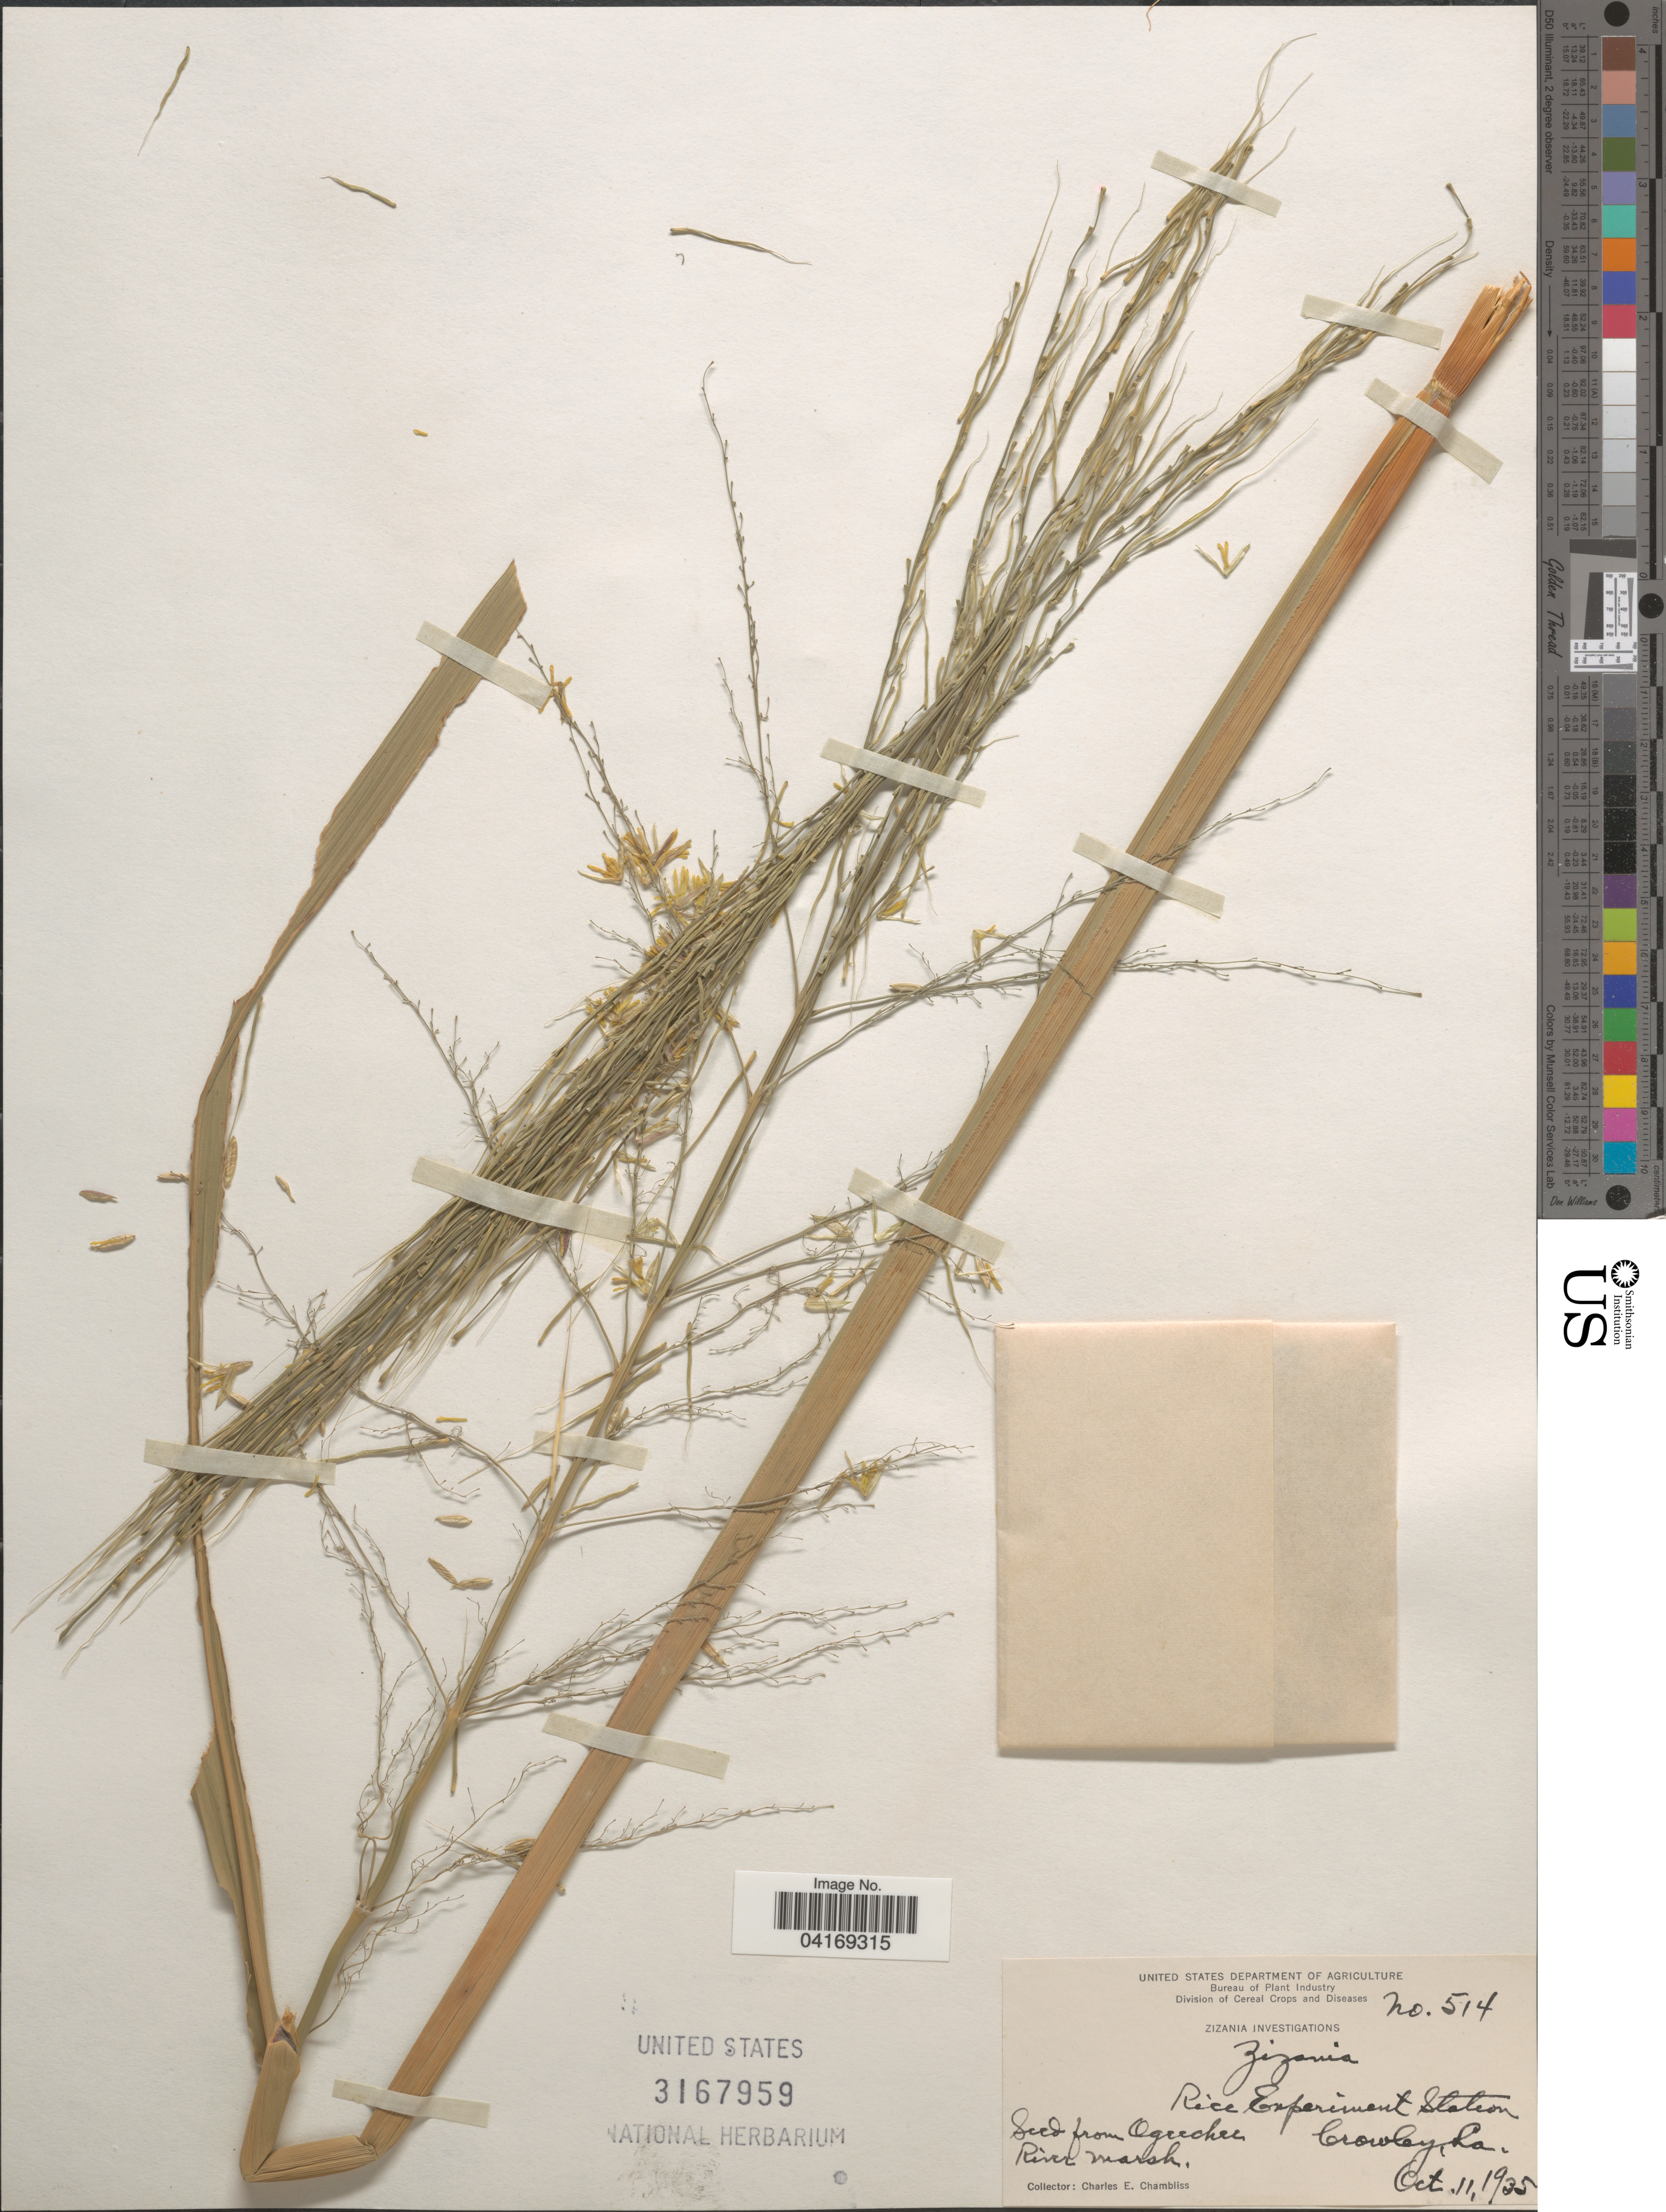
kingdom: Plantae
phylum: Tracheophyta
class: Liliopsida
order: Poales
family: Poaceae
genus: Zizania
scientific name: Zizania sp.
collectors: C. Chambliss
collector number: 514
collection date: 1935-10-11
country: United States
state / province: Louisiana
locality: Rice Experiment Station Crowley.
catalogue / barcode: US 3167959